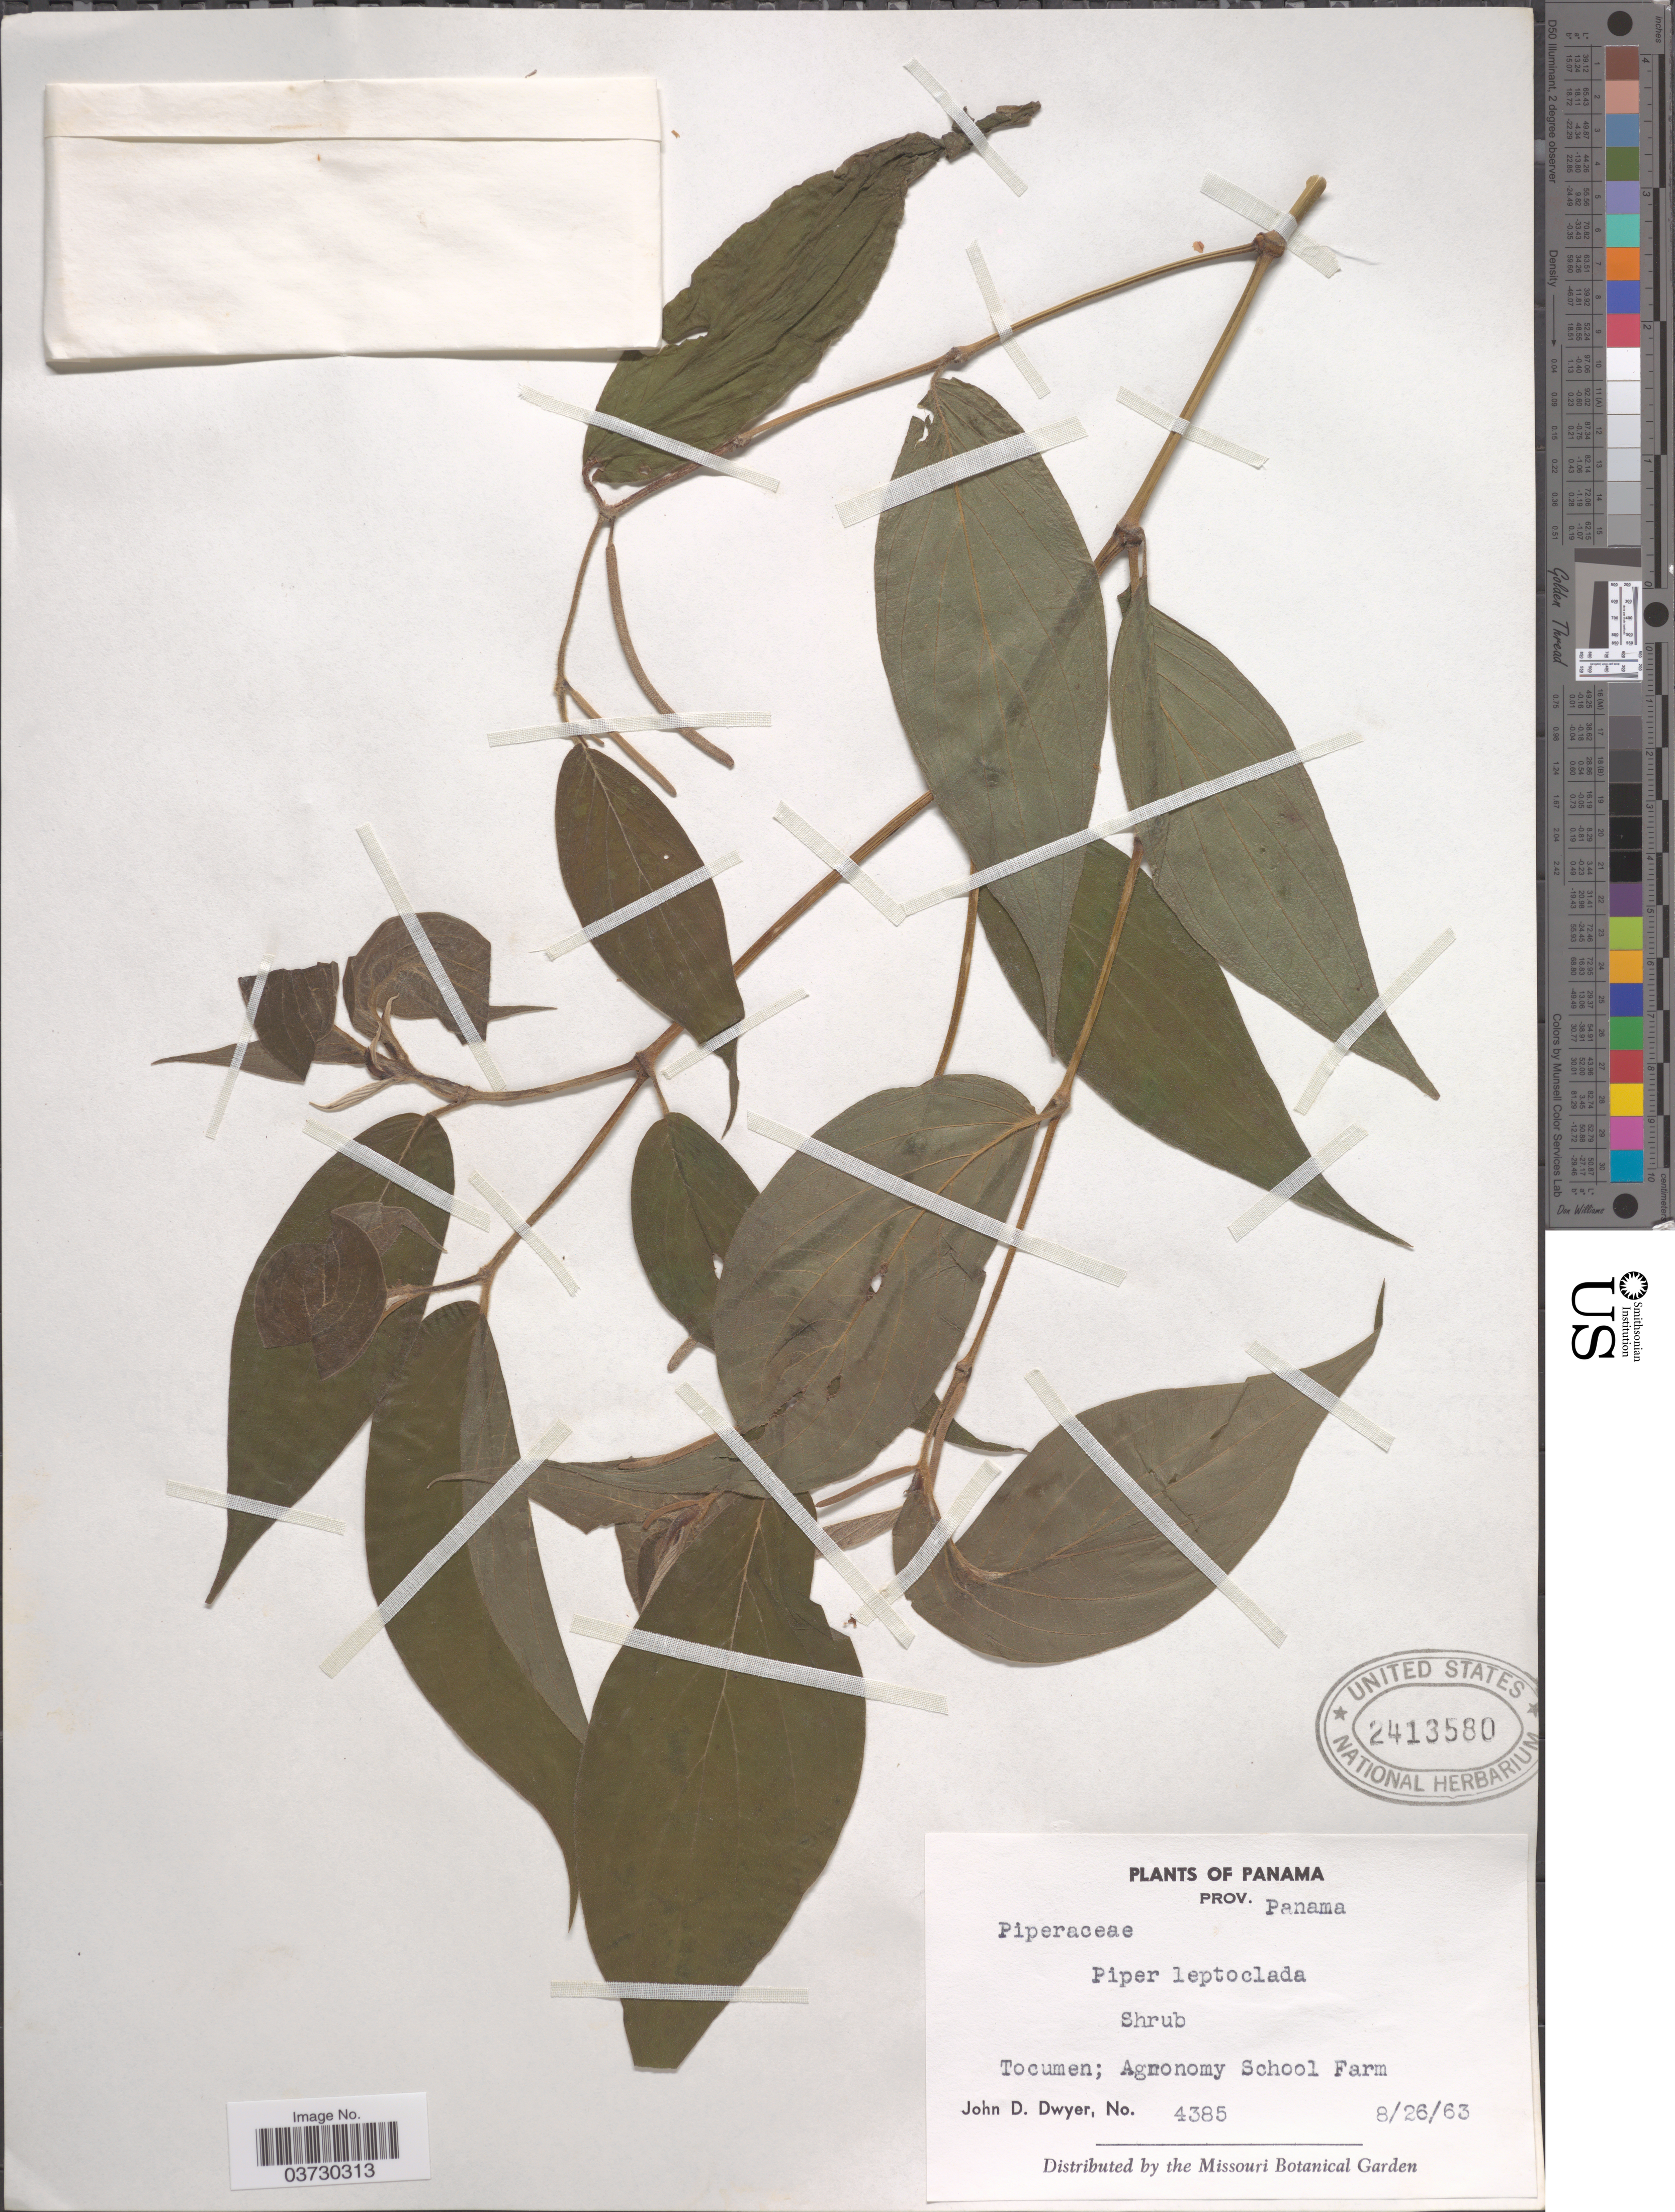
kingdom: Plantae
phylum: Tracheophyta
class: Magnoliopsida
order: Piperales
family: Piperaceae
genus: Piper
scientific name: Piper leptocladum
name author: C. DC.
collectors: J. D. Dwyer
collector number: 4385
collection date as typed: Transcribed d/m/y: 26/8/63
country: Panama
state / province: Panamá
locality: Tocumen; Agronomy School Farm.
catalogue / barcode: US 2413580